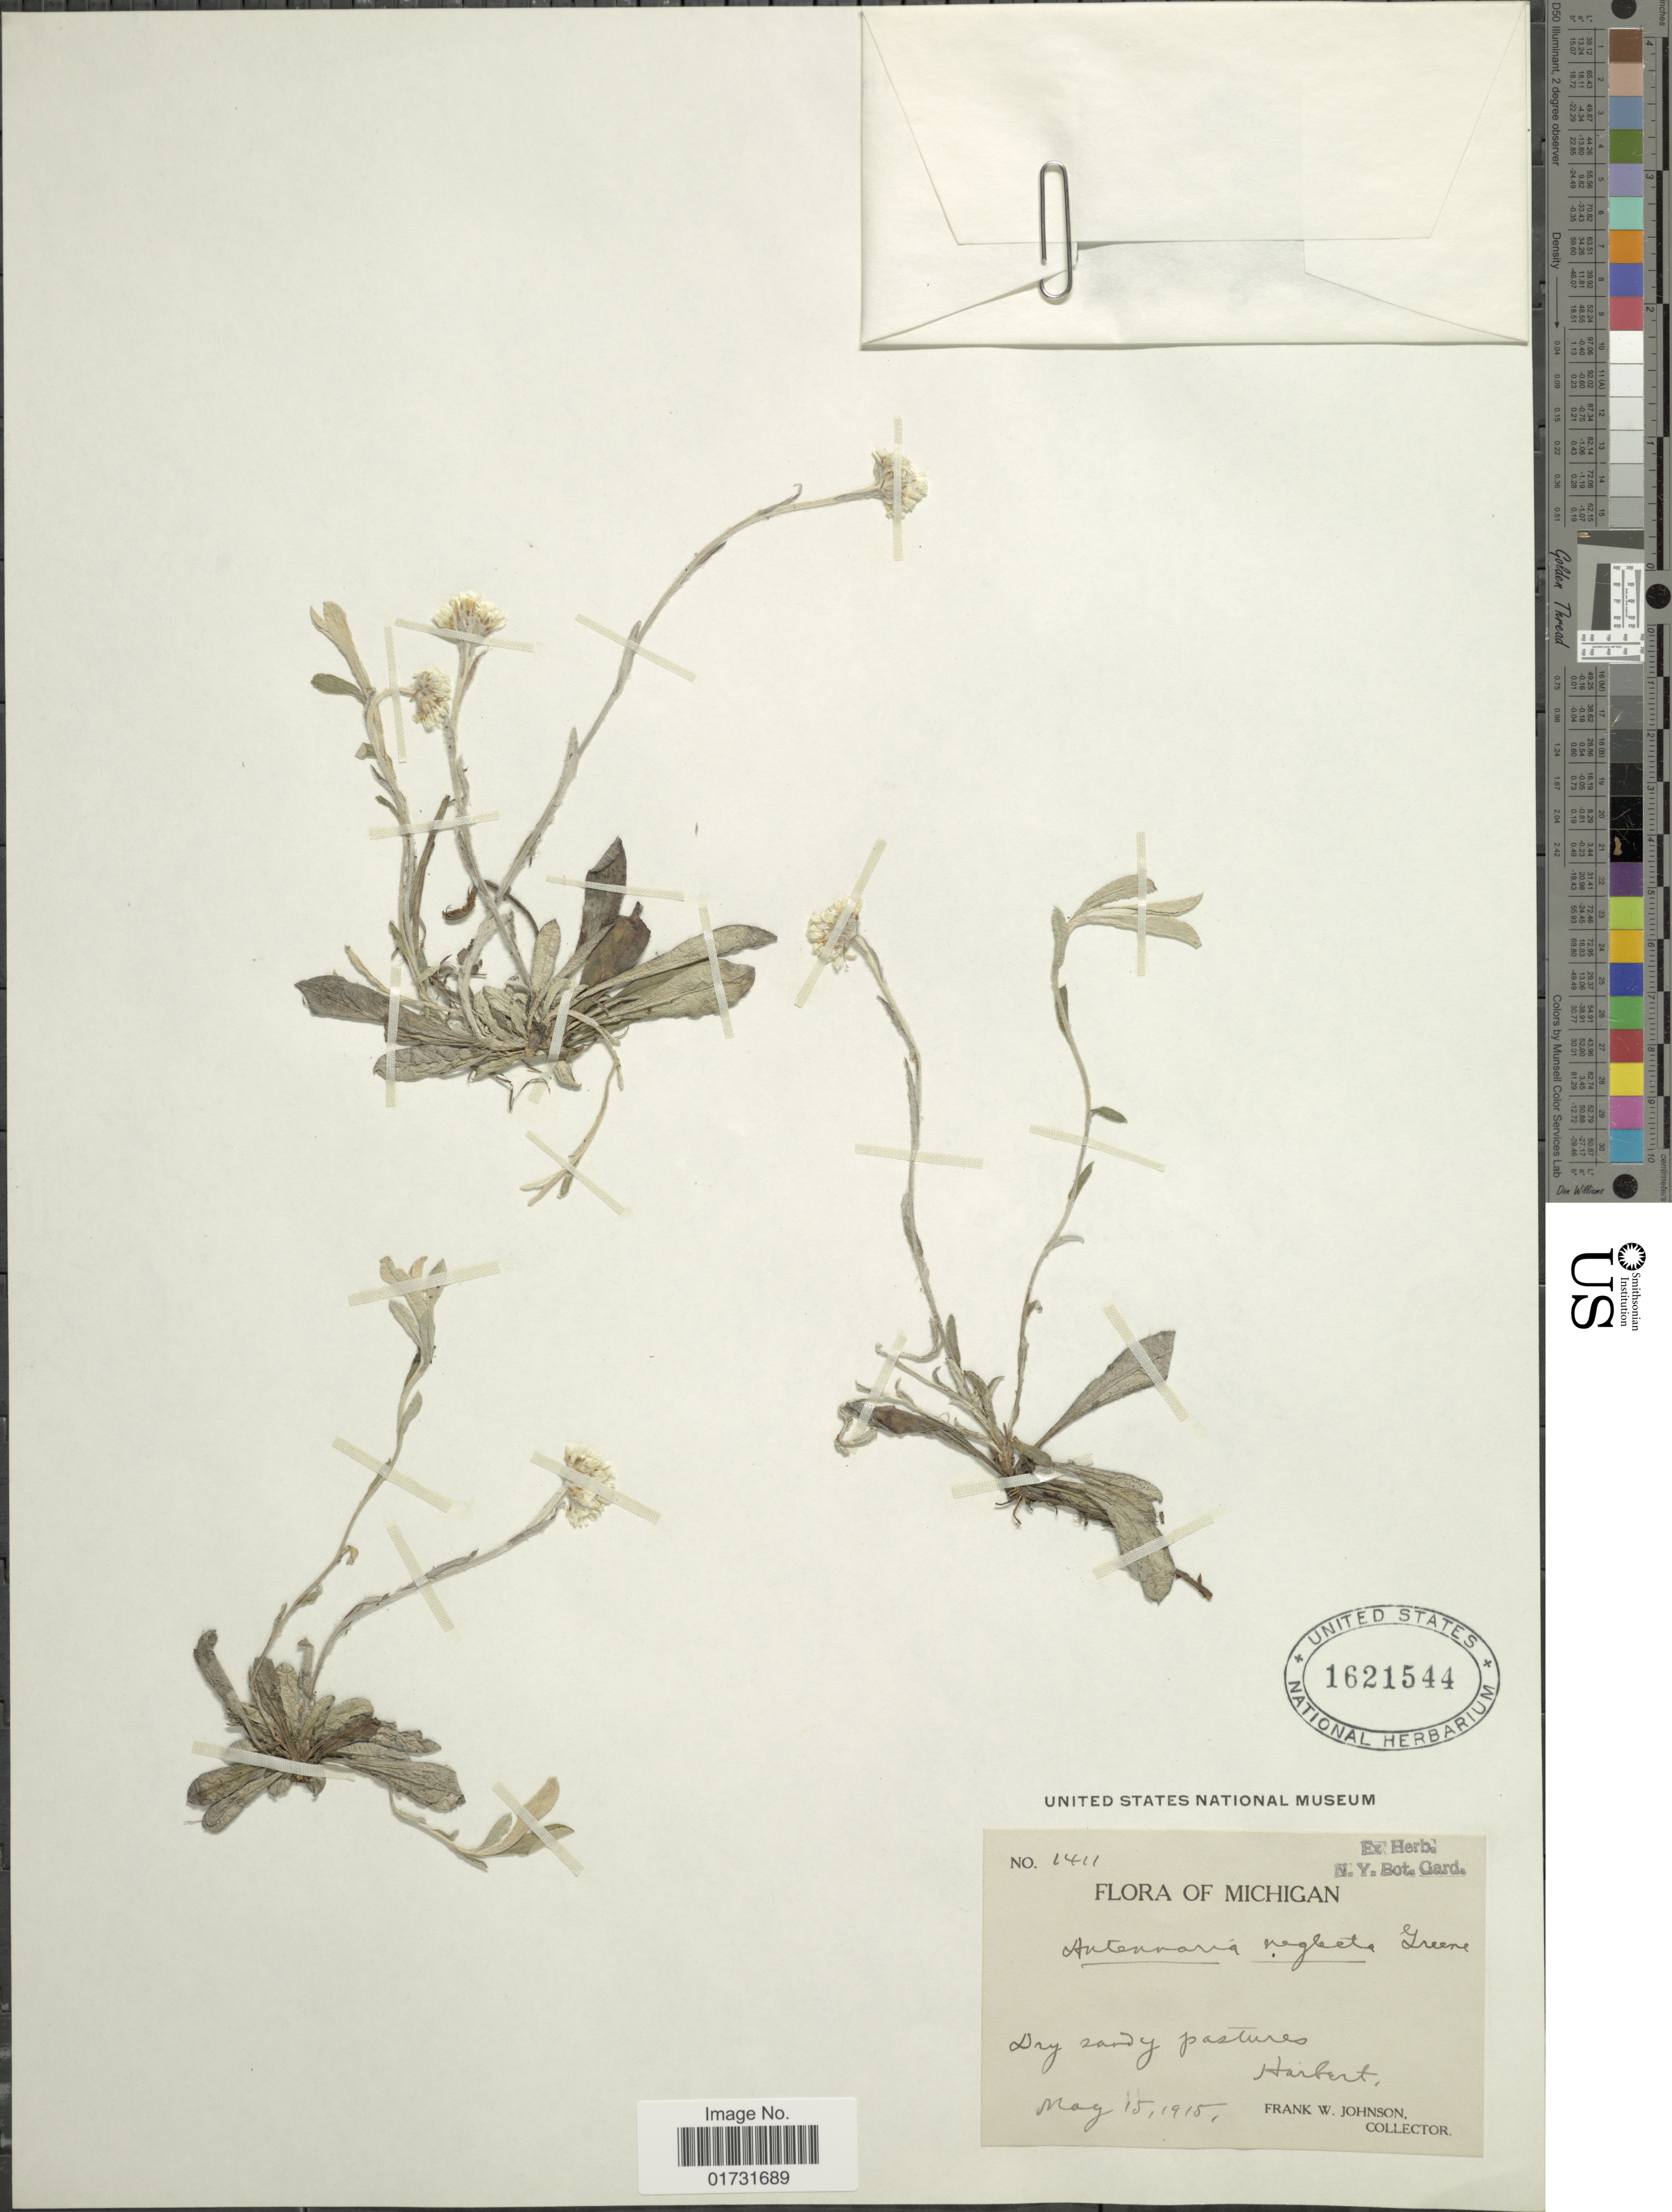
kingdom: Plantae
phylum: Tracheophyta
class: Magnoliopsida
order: Asterales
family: Asteraceae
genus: Antennaria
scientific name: Antennaria neglecta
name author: Greene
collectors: F. W. Johnson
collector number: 1411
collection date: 1915-05-15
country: United States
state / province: Michigan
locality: Harbert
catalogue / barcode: US 1621544